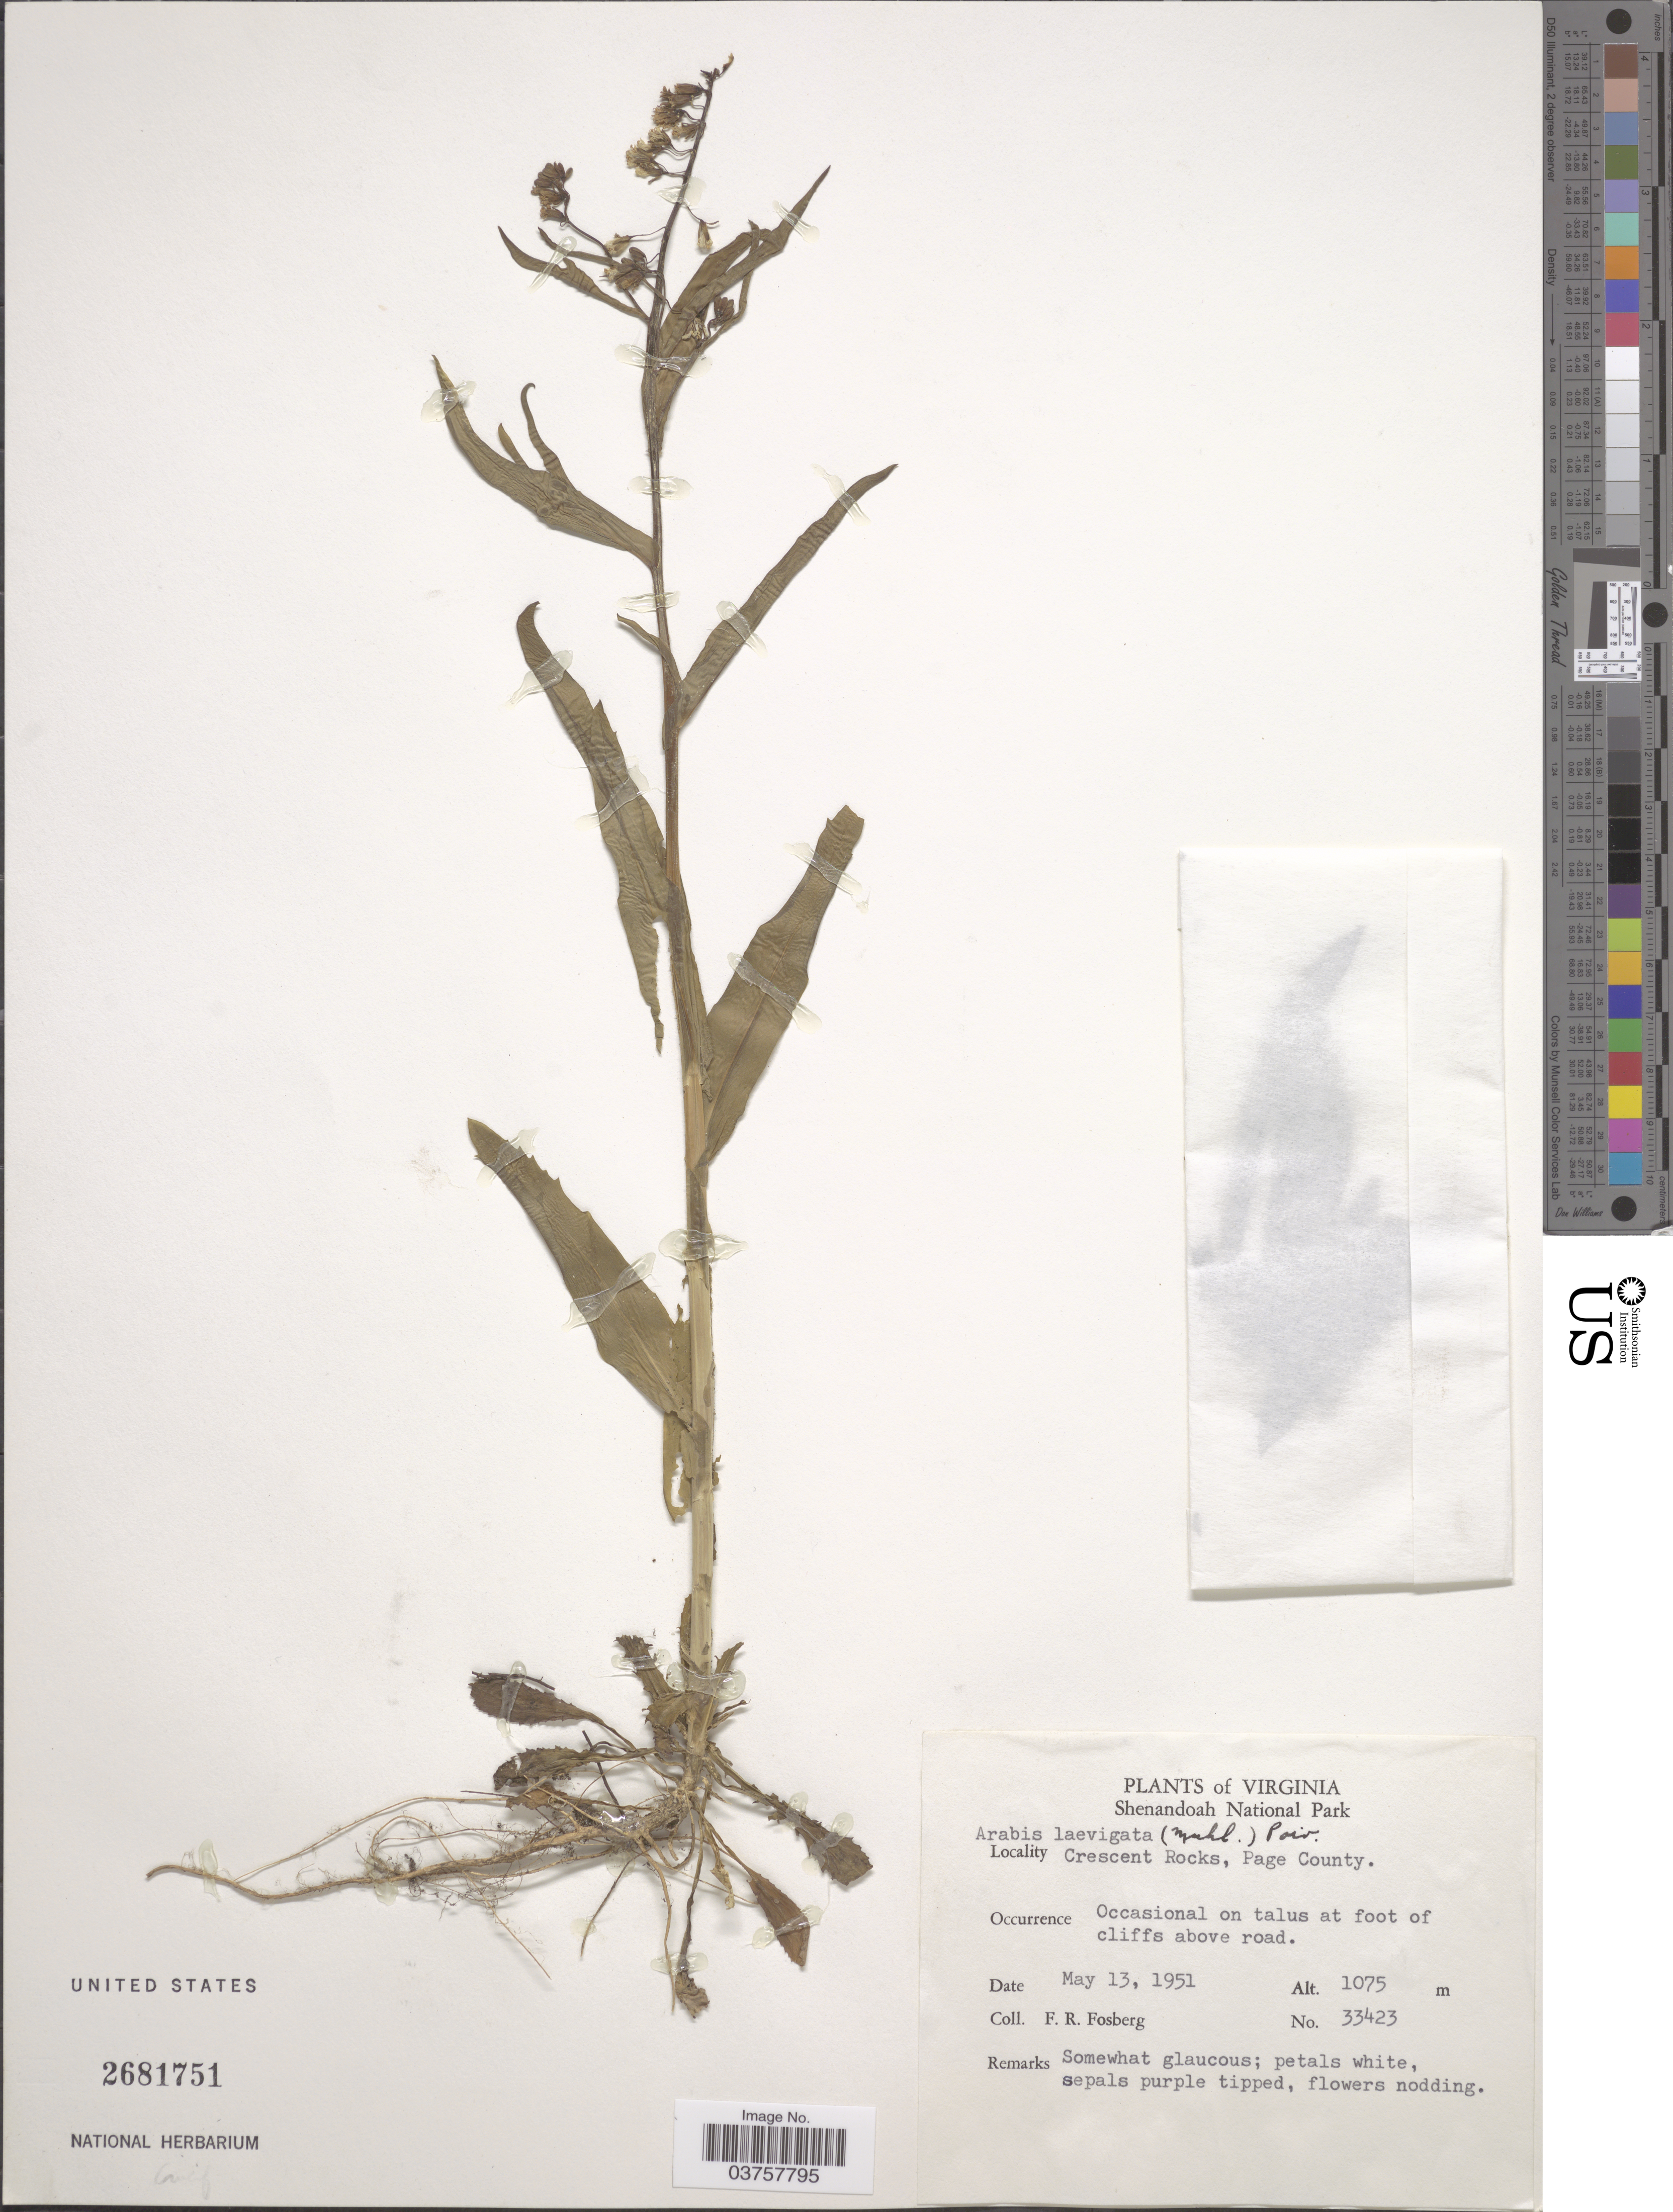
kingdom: Plantae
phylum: Tracheophyta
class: Magnoliopsida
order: Brassicales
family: Brassicaceae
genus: Arabis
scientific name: Arabis laevigata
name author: (Muhl. ex Willd.) Poir.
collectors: F. R. Fosberg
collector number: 33423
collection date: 1951-05-13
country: United States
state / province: Virginia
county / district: Page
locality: Shenandoah National Park. Crescent Rocks, Page County.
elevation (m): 1075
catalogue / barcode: US 2681751